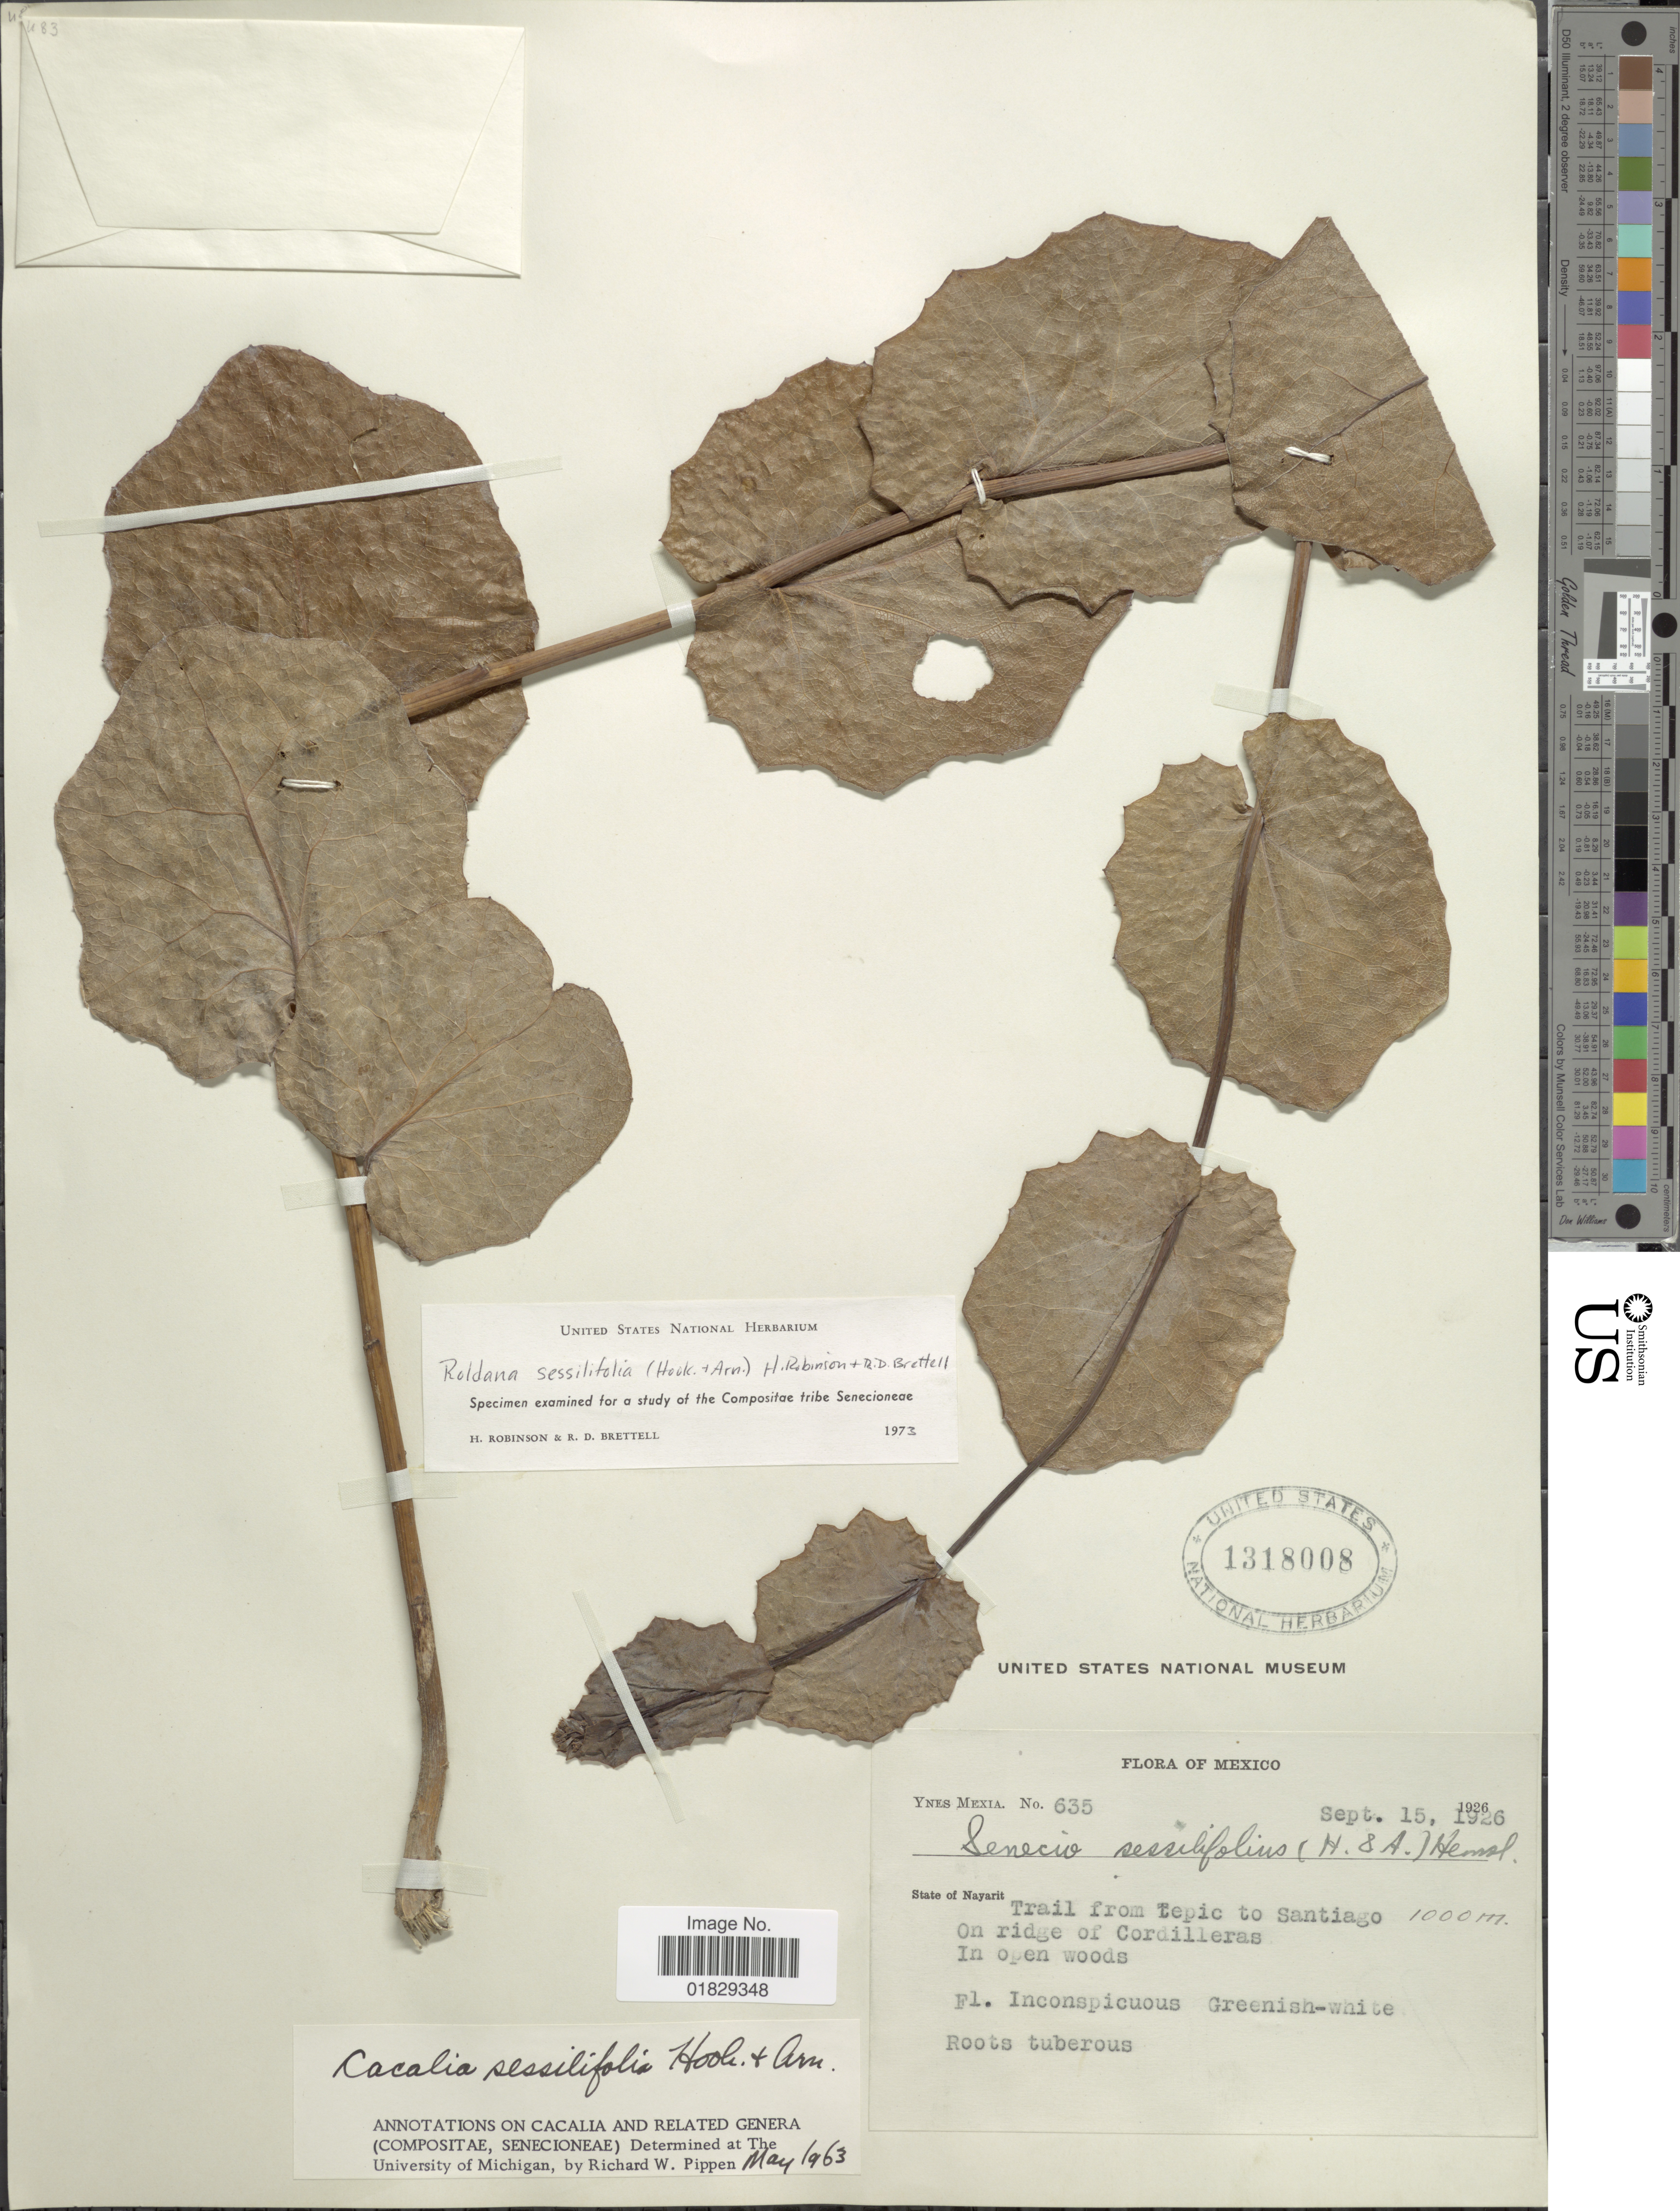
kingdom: Plantae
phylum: Tracheophyta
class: Magnoliopsida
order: Asterales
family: Asteraceae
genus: Roldana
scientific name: Roldana sessilifolia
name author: (Hook.) H. Rob. & Brettell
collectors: Y. Mexia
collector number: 635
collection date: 1926-09-15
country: Mexico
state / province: Nayarit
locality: State of Nayarit. Trail from Tepic to Santiago. On ridge of Cordilleras. In open woods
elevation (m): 1000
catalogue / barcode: US 1318008